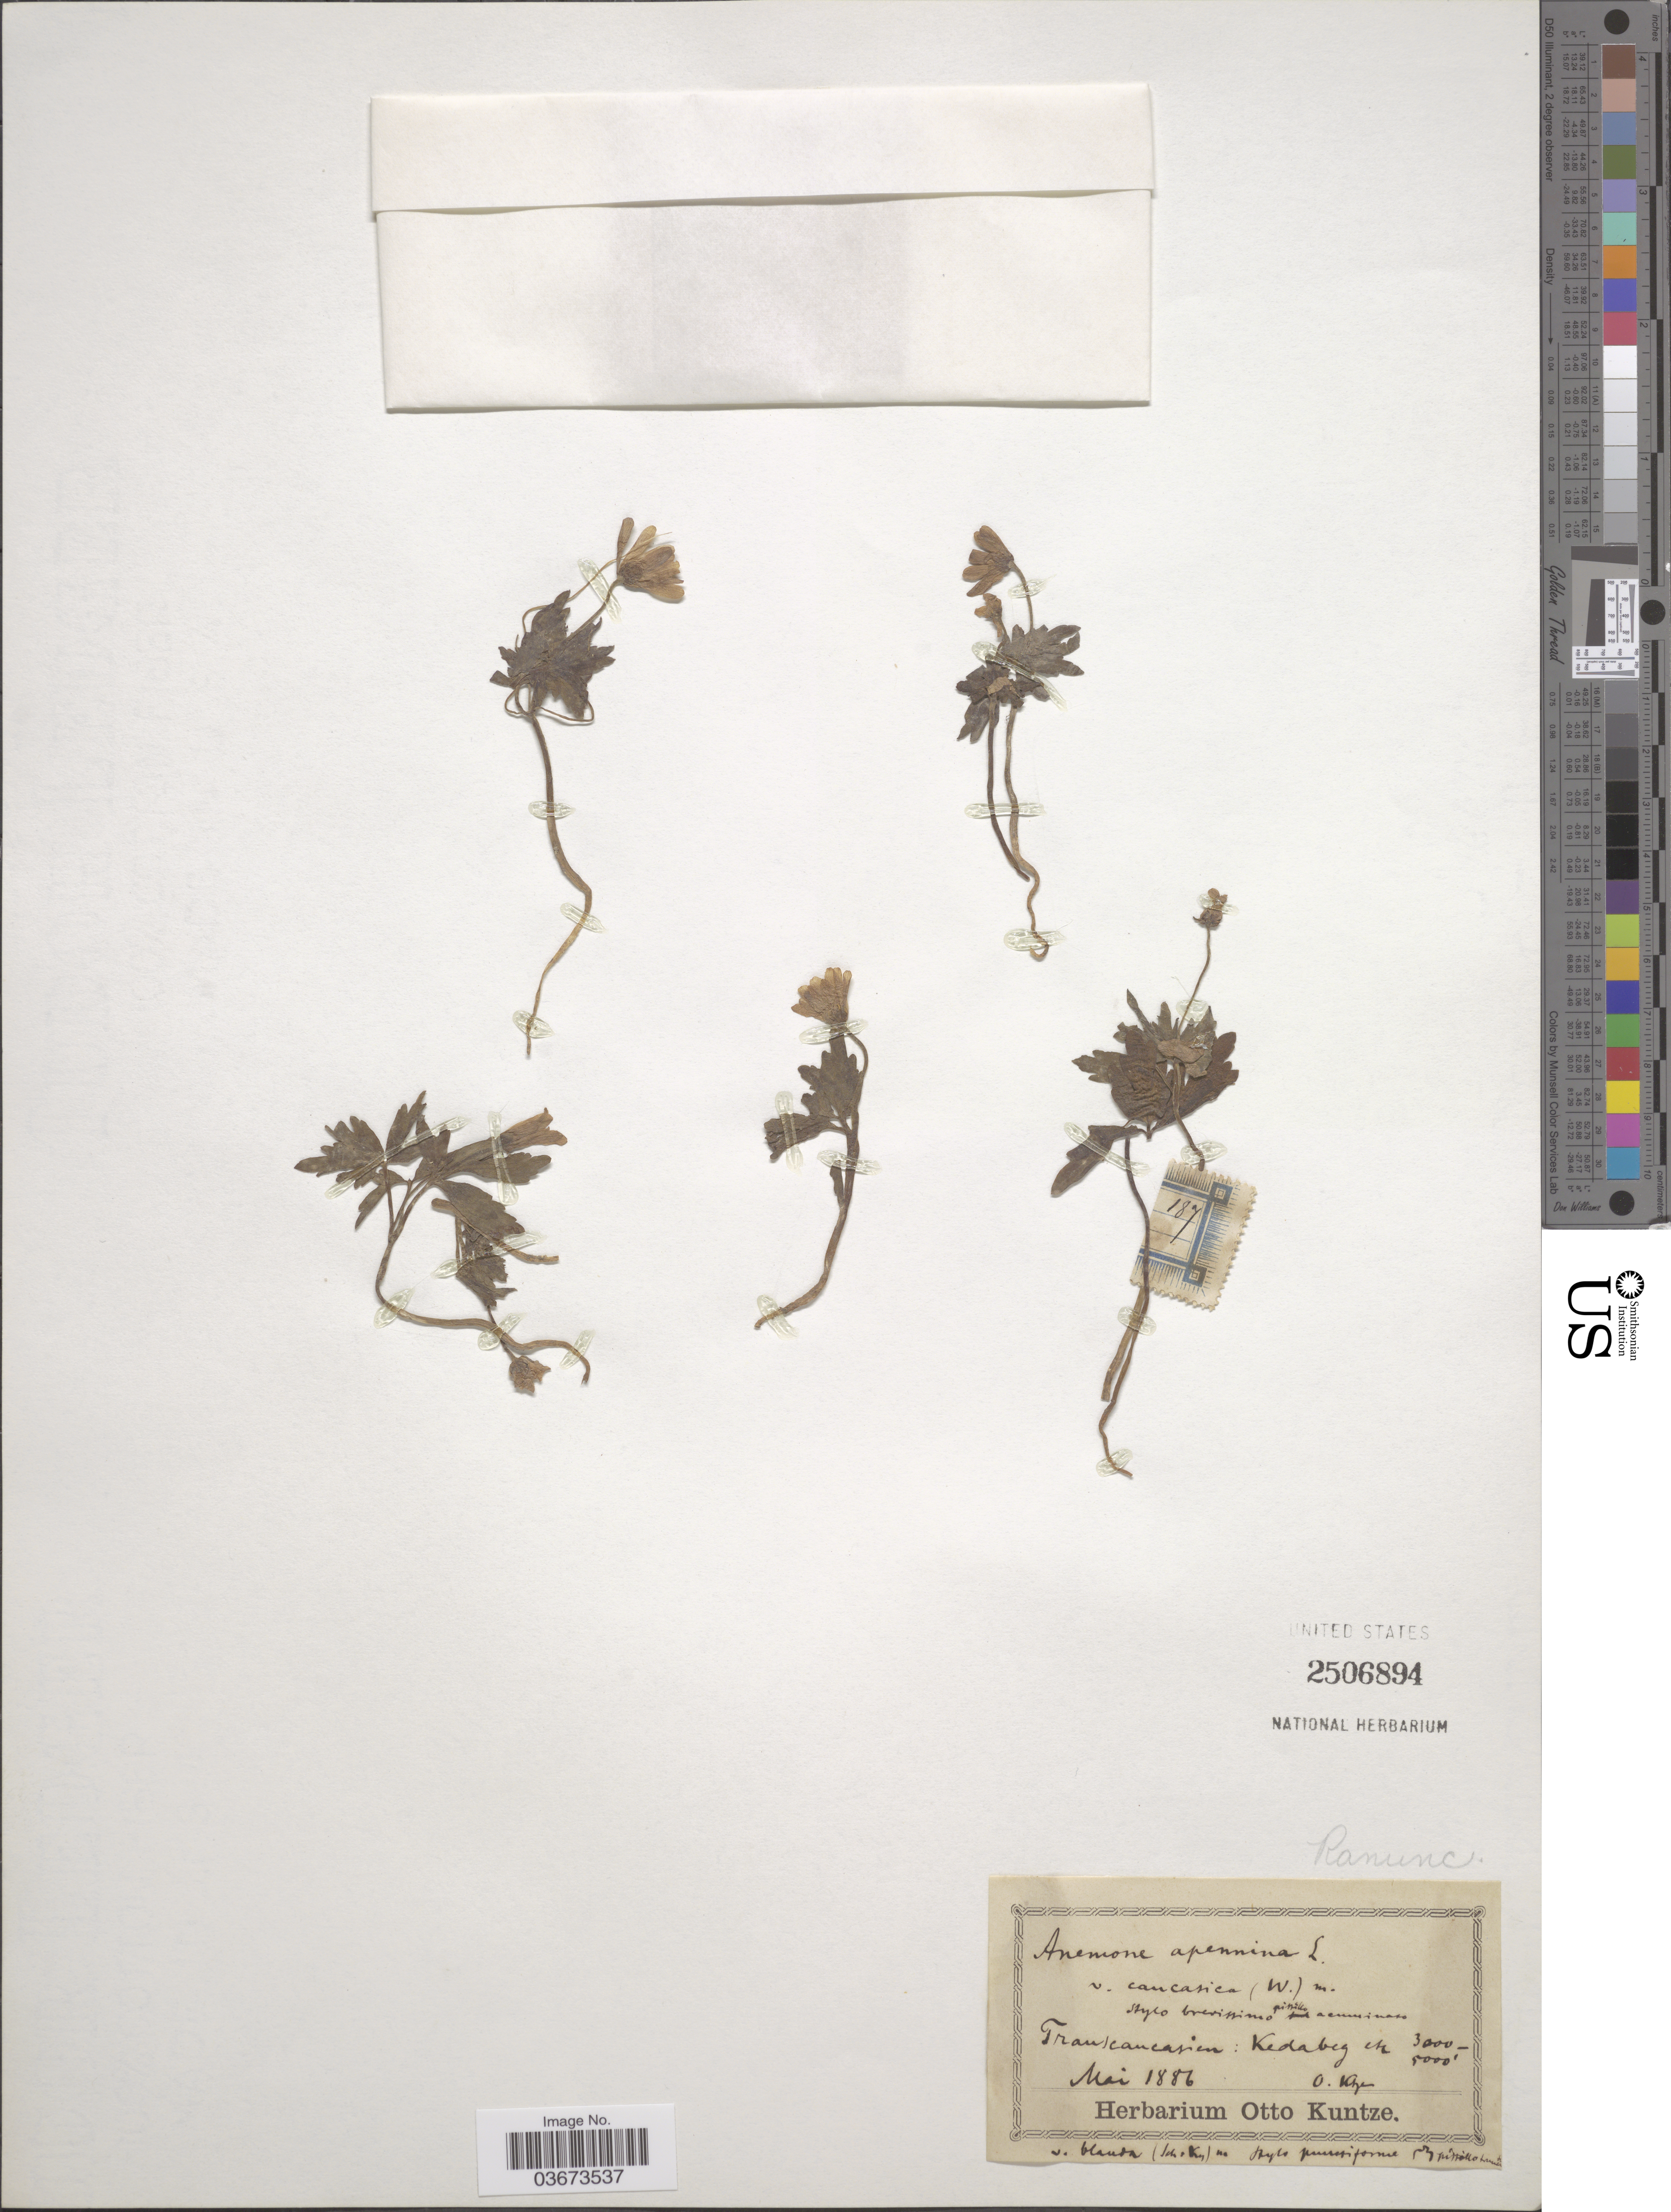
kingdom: Plantae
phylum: Tracheophyta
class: Magnoliopsida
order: Ranunculales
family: Ranunculaceae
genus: Anemone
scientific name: Anemone apennina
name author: L.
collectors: C.E.O. Kuntze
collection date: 1886-05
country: Azerbaijan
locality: Franscaucasien: Kedabeg etc.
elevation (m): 914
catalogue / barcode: US 2506894